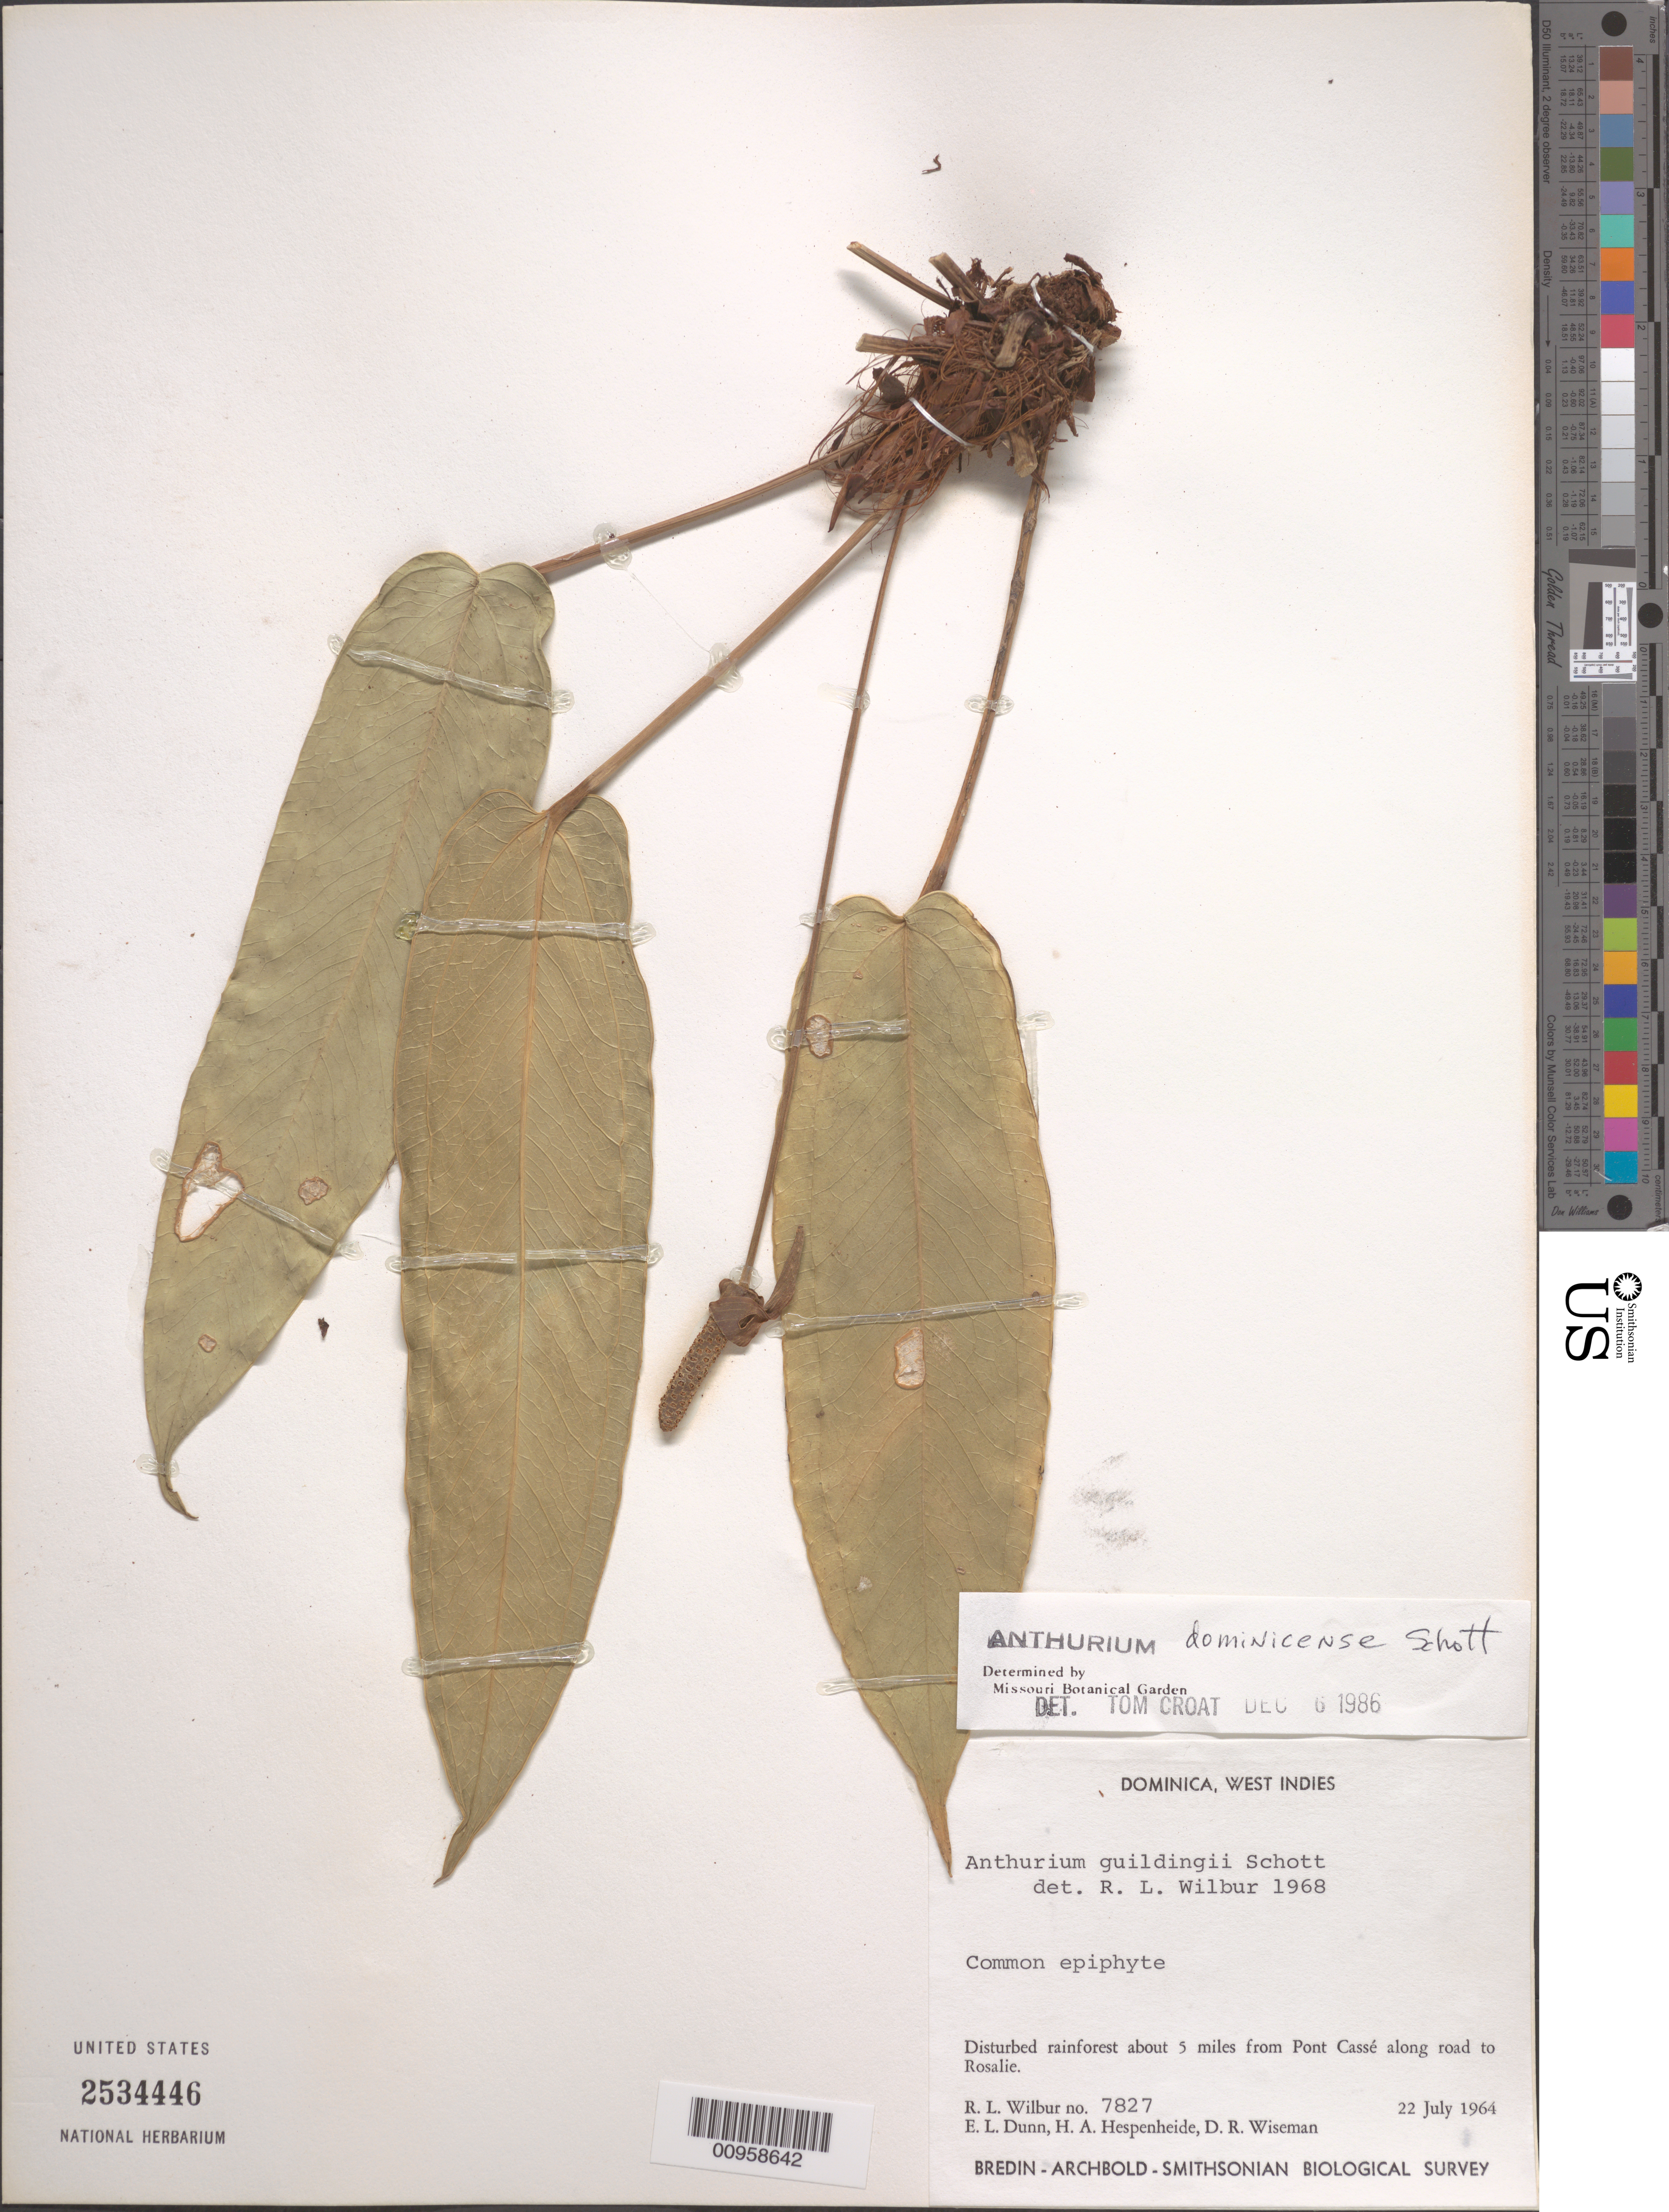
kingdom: Plantae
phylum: Tracheophyta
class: Liliopsida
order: Alismatales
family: Araceae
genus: Anthurium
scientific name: Anthurium dominicense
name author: Schott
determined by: Croat, Thomas B., Missouri Botanical Garden (MO)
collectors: R. L. Wilbur, E. Dunn, H. A. Hespenheide & D. R. Wiseman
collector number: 7827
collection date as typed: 22 Jul 1964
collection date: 1964-07-22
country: Dominica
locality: About 5 miles from Pont Cassé along road to Rosalie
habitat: Disturbed rainforest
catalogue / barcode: US 2534446